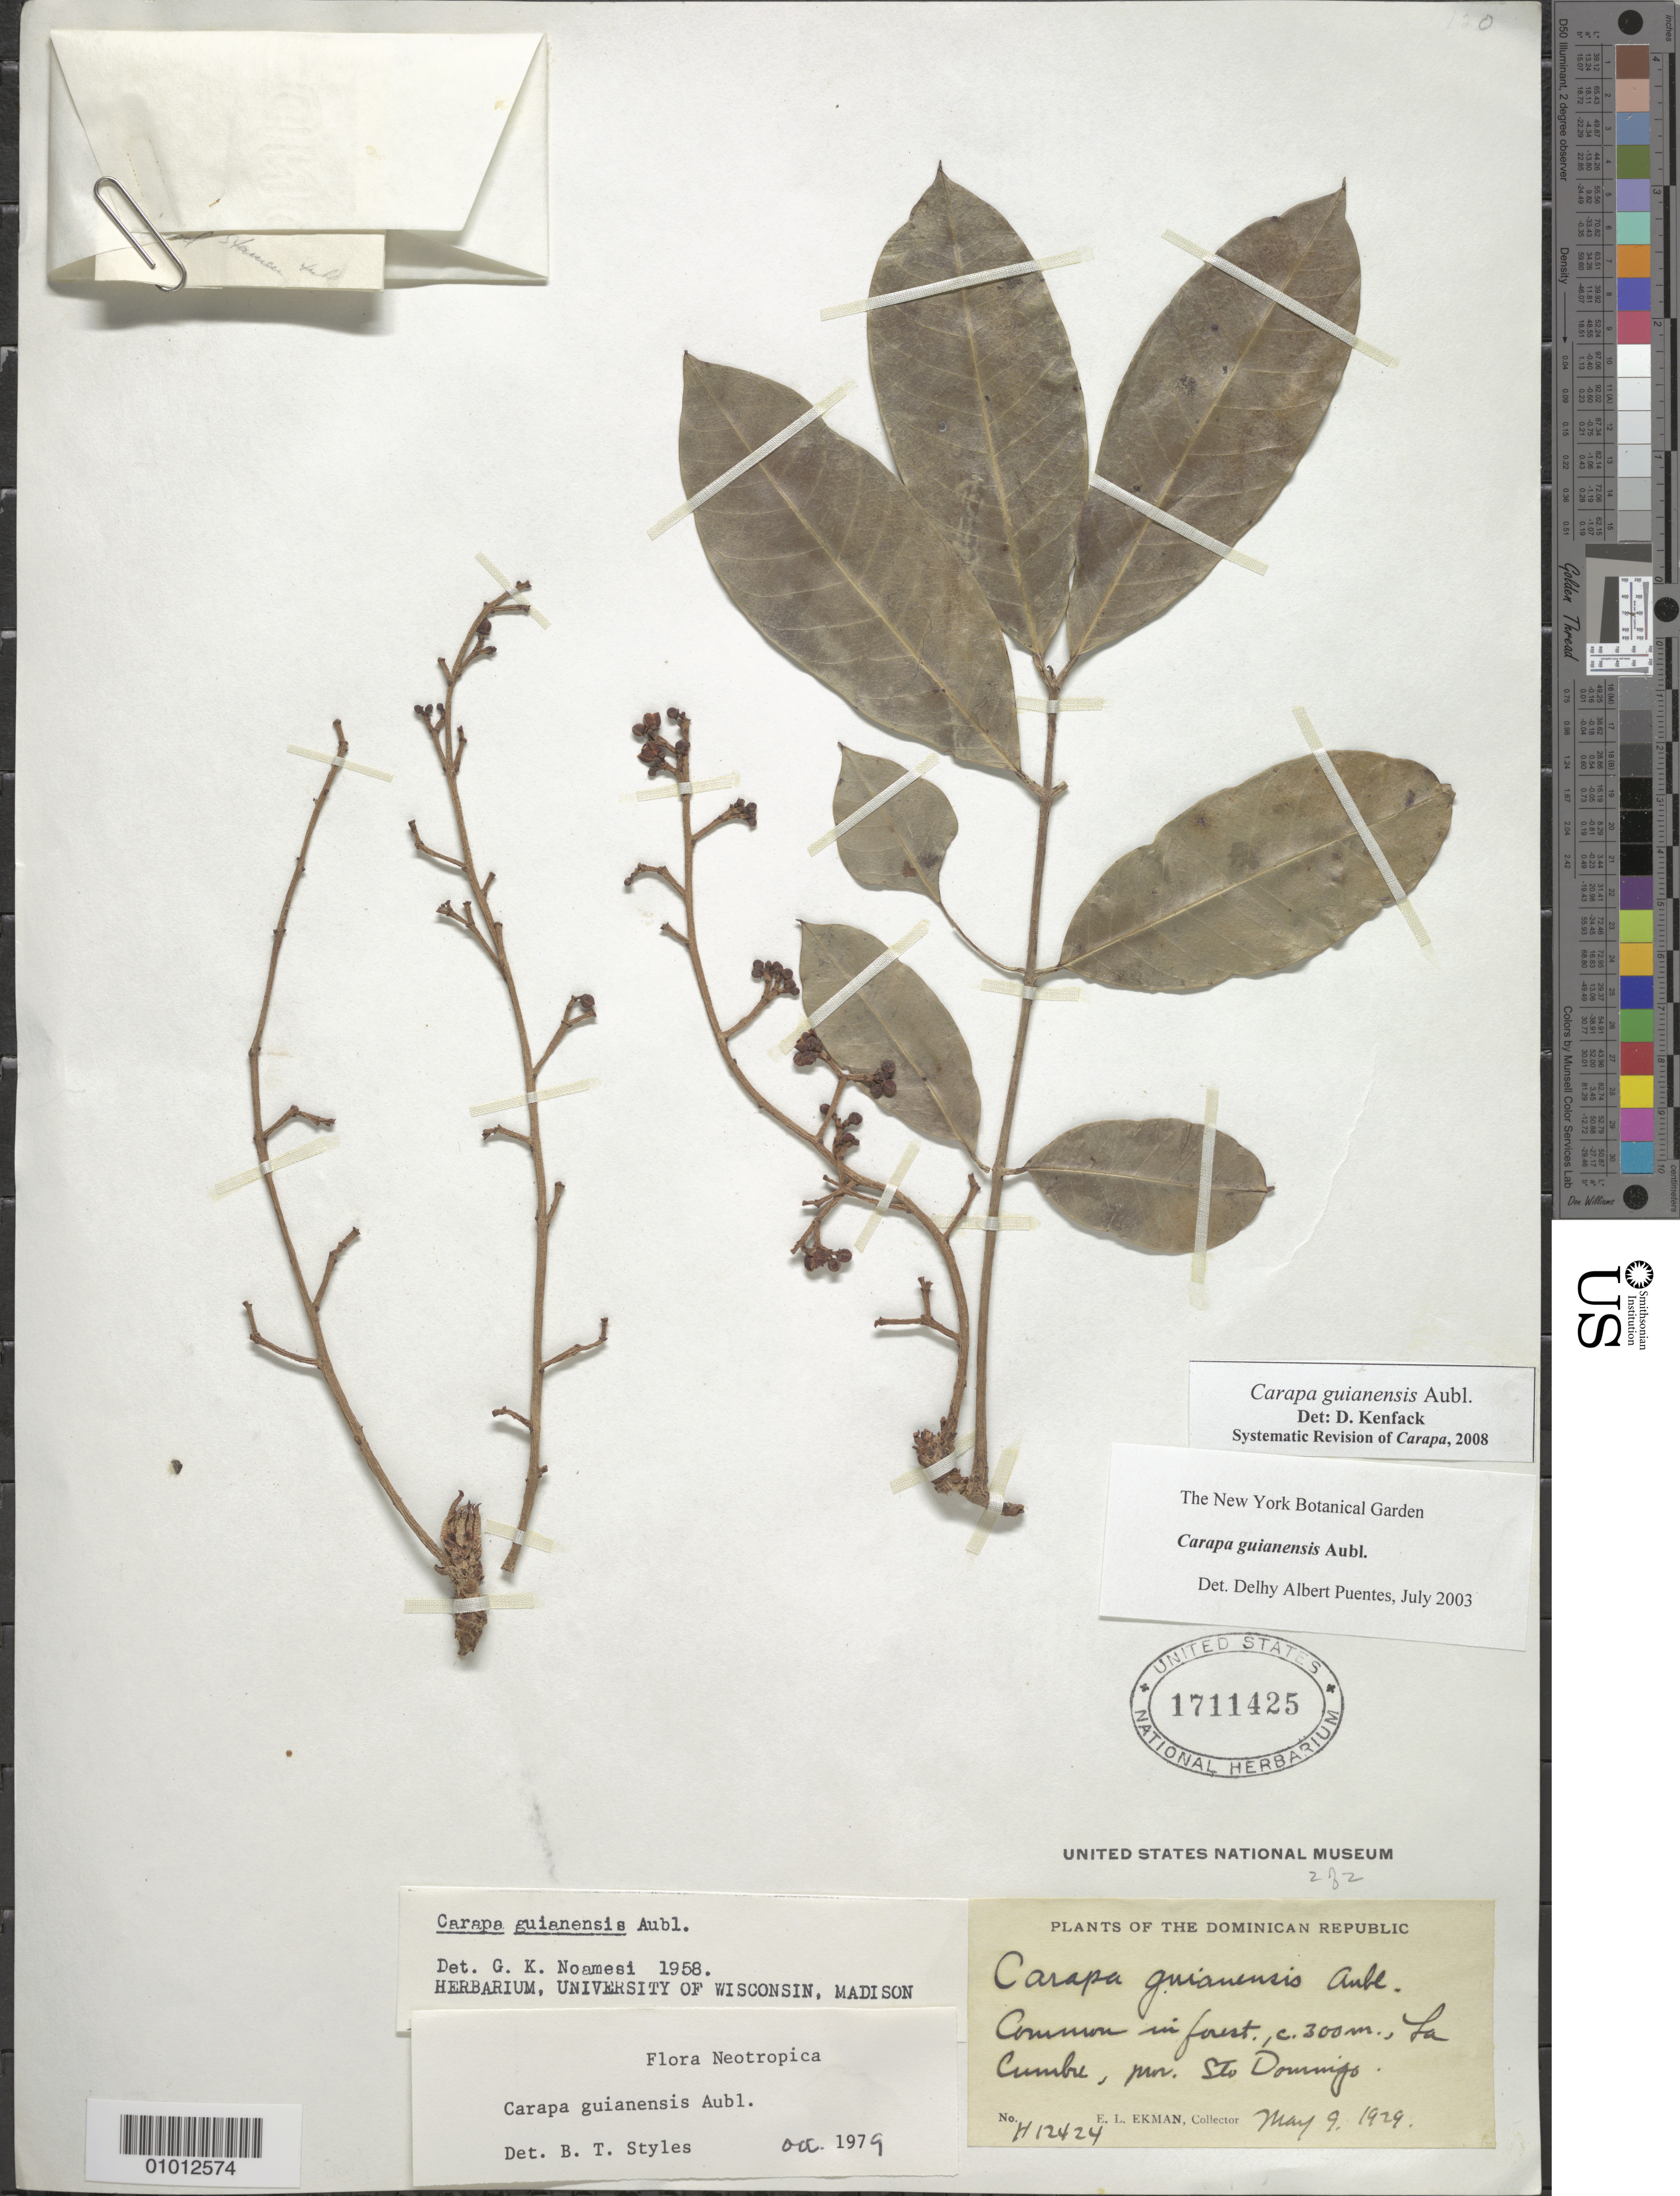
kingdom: Plantae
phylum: Tracheophyta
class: Magnoliopsida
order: Sapindales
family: Meliaceae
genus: Carapa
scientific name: Carapa guianensis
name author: Aubl.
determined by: Kenfack, D.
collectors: E. L. Ekman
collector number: H 12424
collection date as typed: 09 May 1929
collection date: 1929-05-09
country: Dominican Republic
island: Hispaniola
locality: Cordillera Central, La Cumbre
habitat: In forest, common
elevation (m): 300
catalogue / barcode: US 1711425